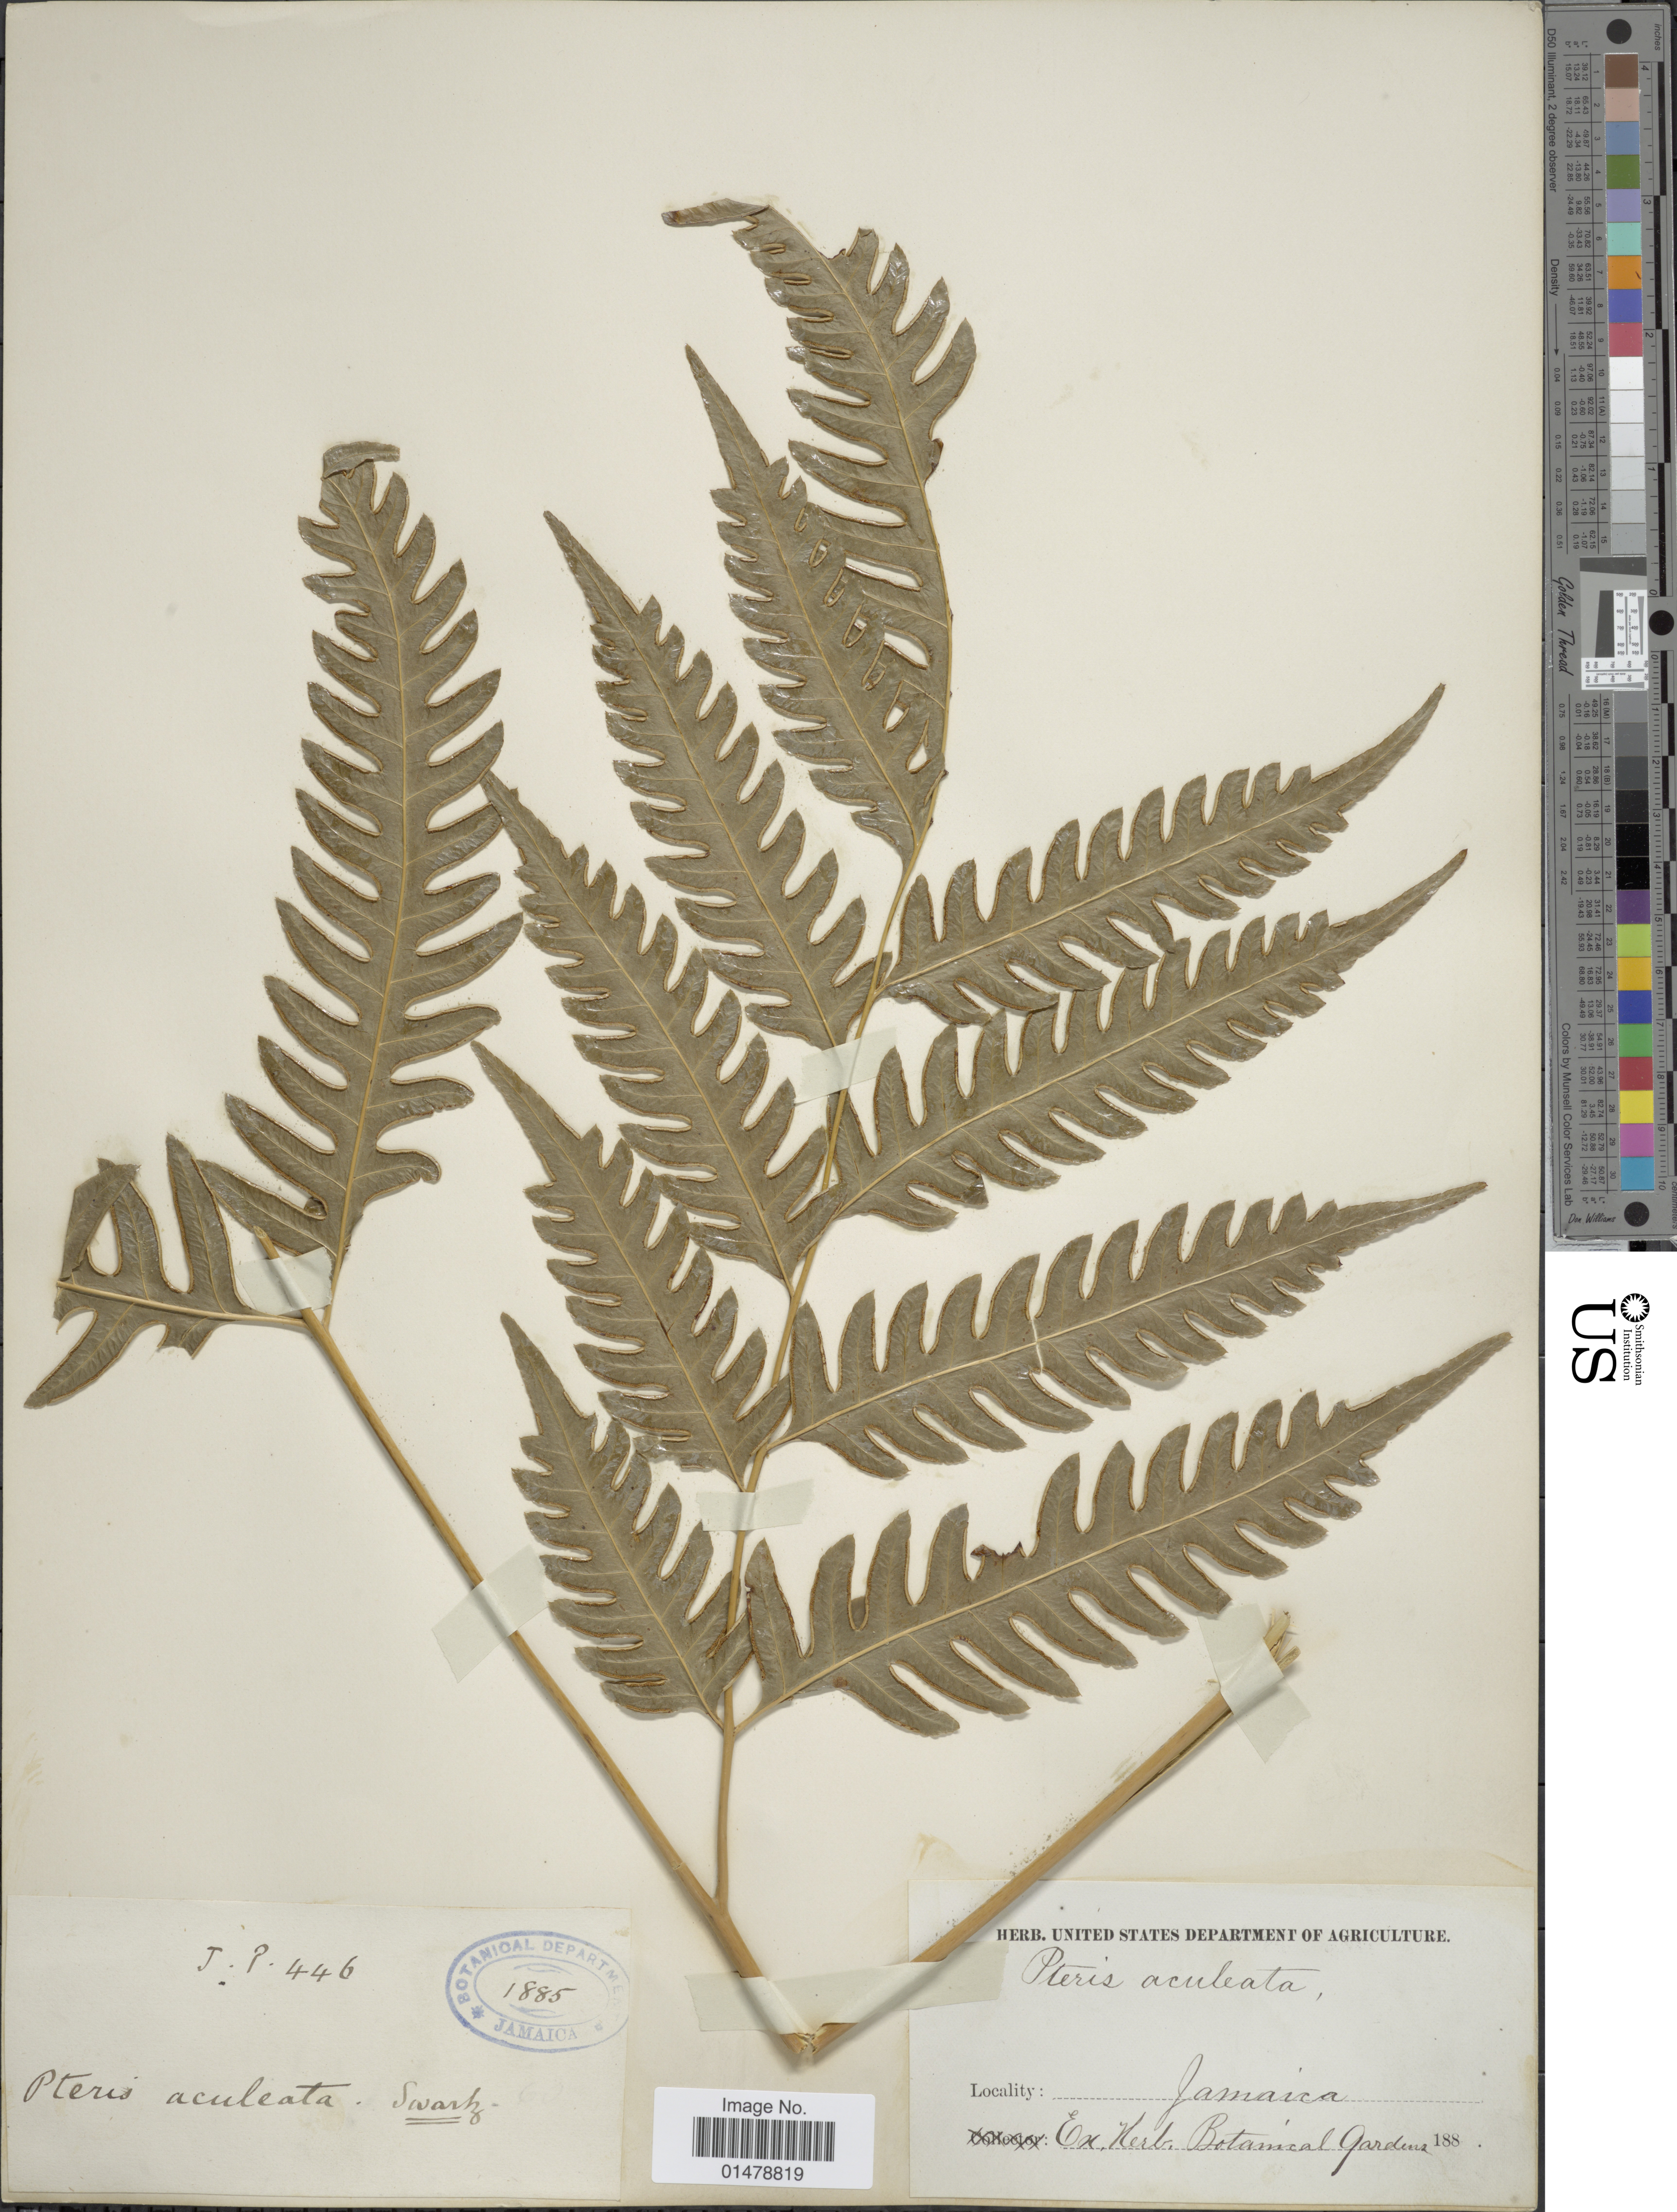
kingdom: Plantae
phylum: Tracheophyta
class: Polypodiopsida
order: Polypodiales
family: Pteridaceae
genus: Pteris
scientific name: Pteris propinqua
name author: J. Agardh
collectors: J. P.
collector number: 446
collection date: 1885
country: Jamaica